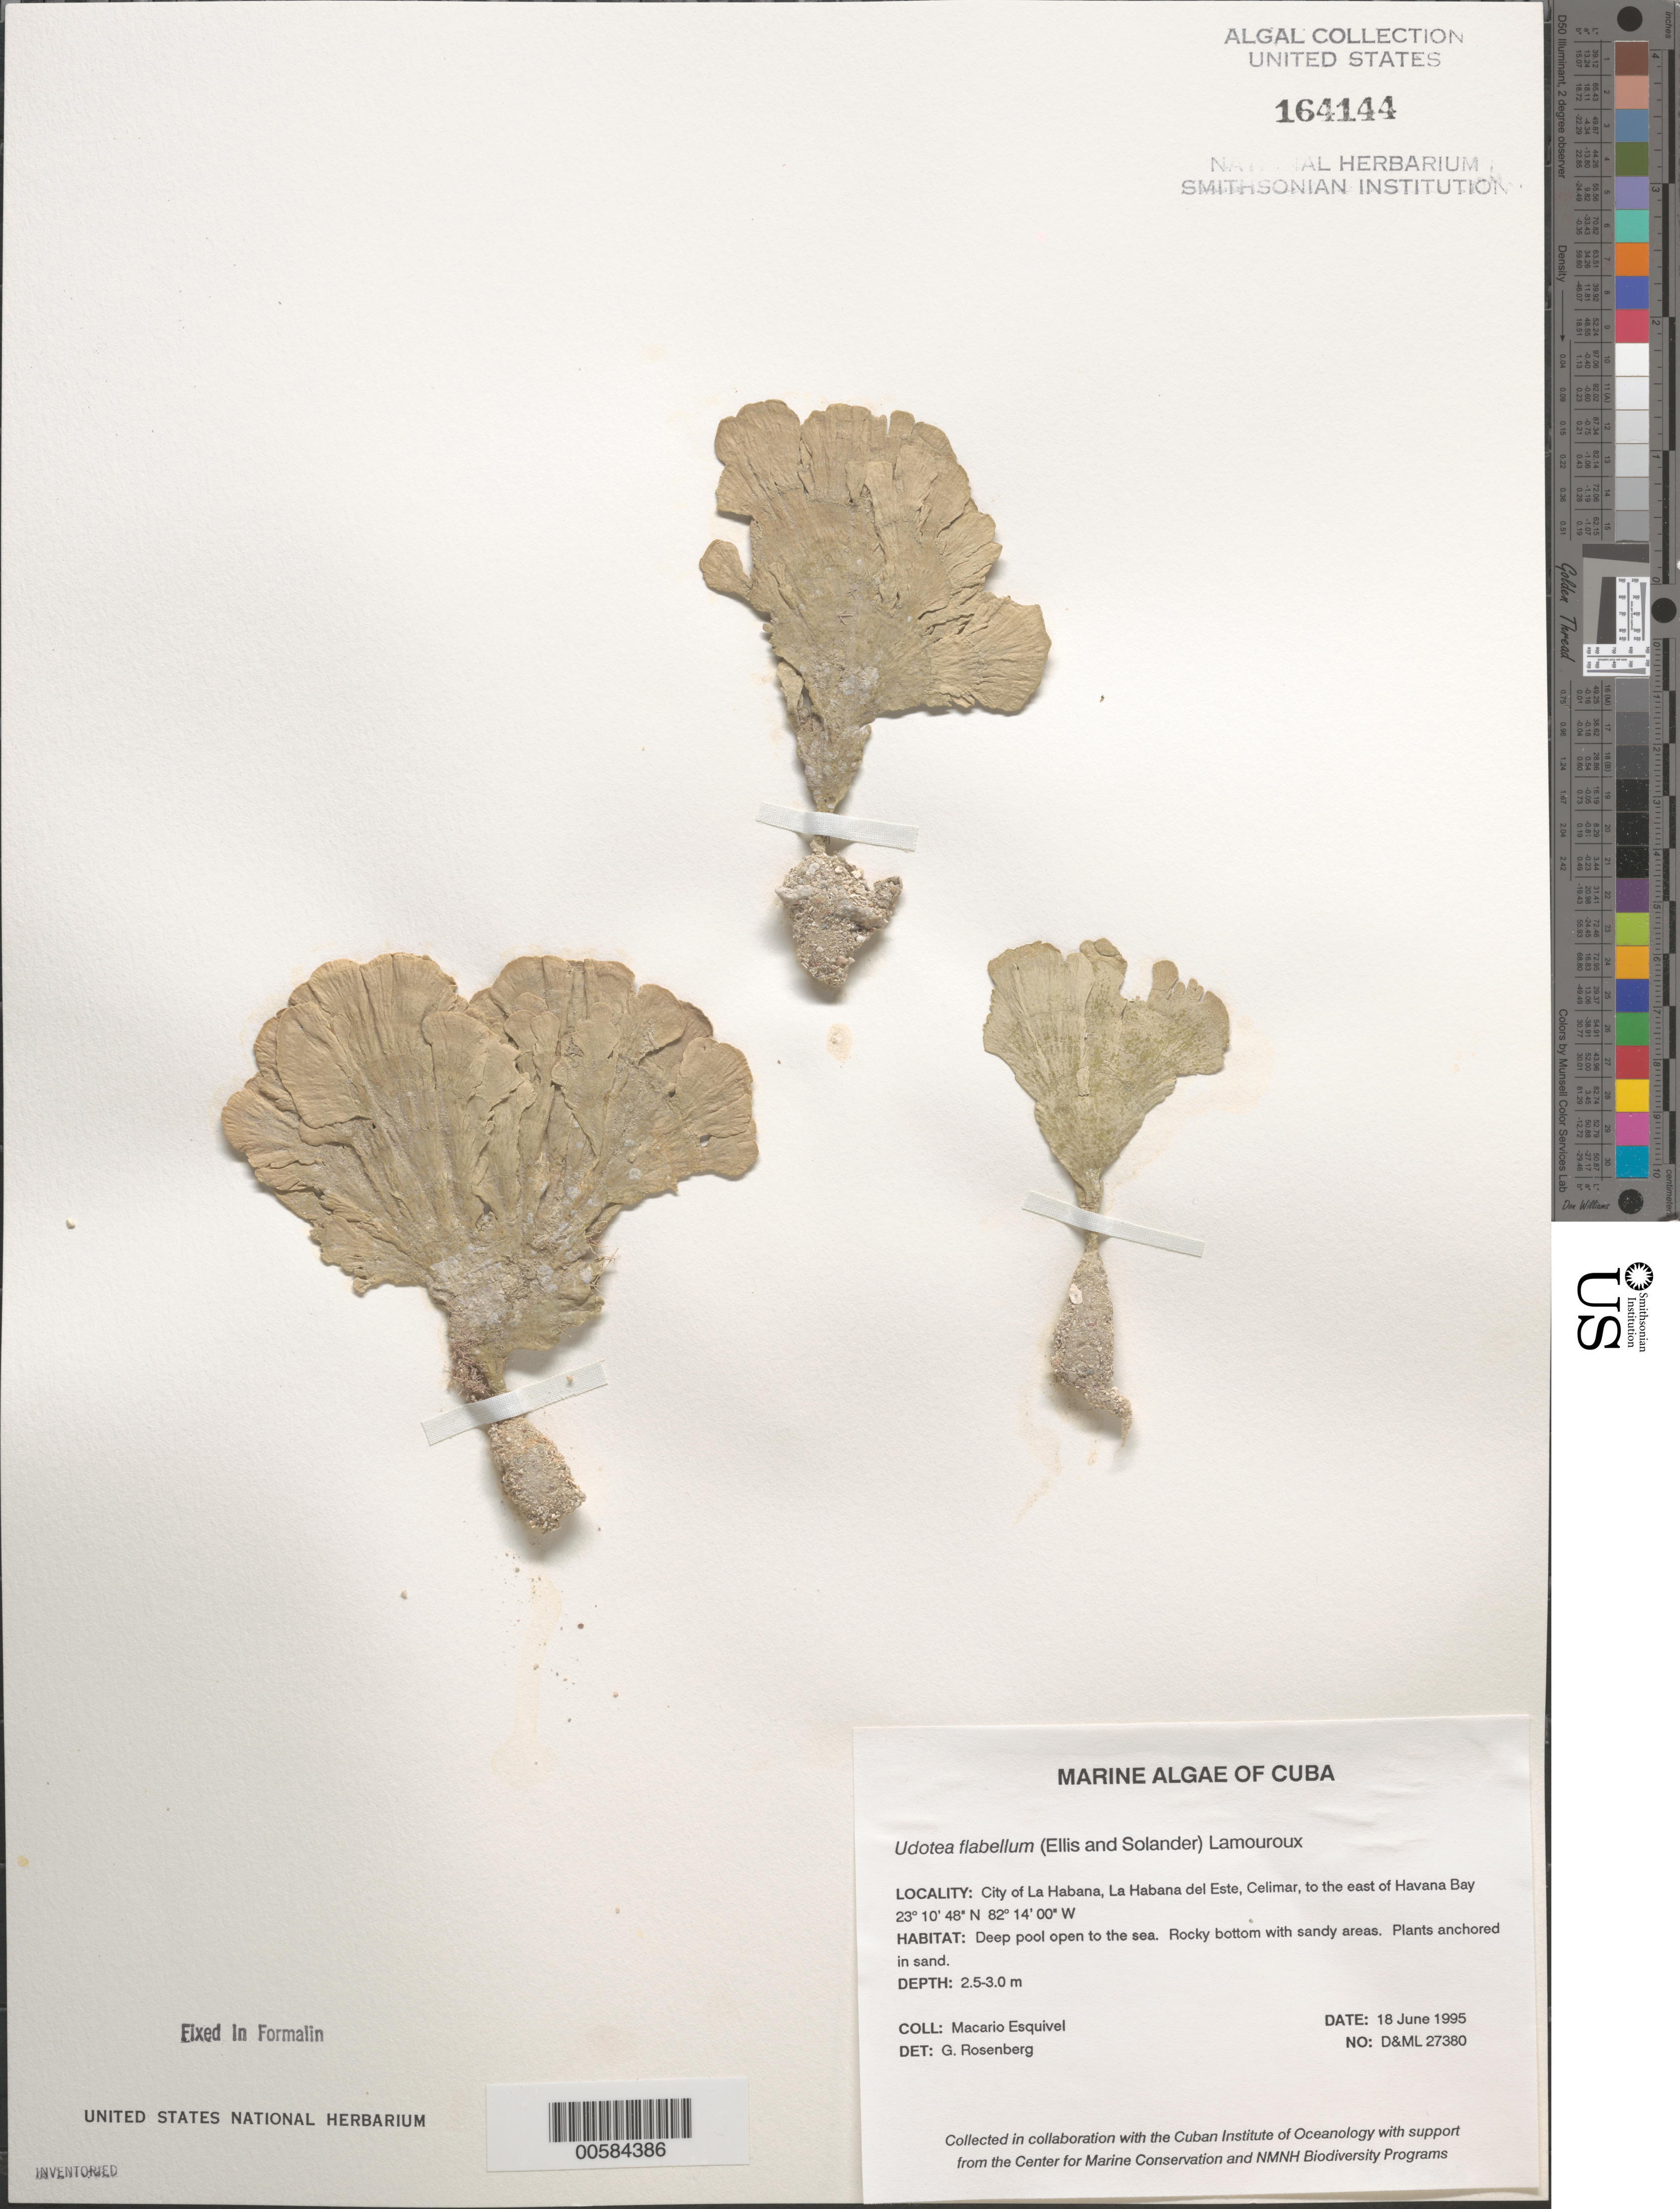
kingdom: Plantae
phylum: Chlorophyta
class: Ulvophyceae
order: Bryopsidales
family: Udoteaceae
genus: Udotea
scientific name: Udotea flabellum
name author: (J. Ellis & Sol.) M. Howe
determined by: Rosenberg, G.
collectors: M. Esquivel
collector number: D&ML 27380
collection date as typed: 18 Jun 1995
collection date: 1995-06-18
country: Cuba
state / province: La Habana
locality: La habana, la habana del este, celimar, east of havana bay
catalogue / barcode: US 164144